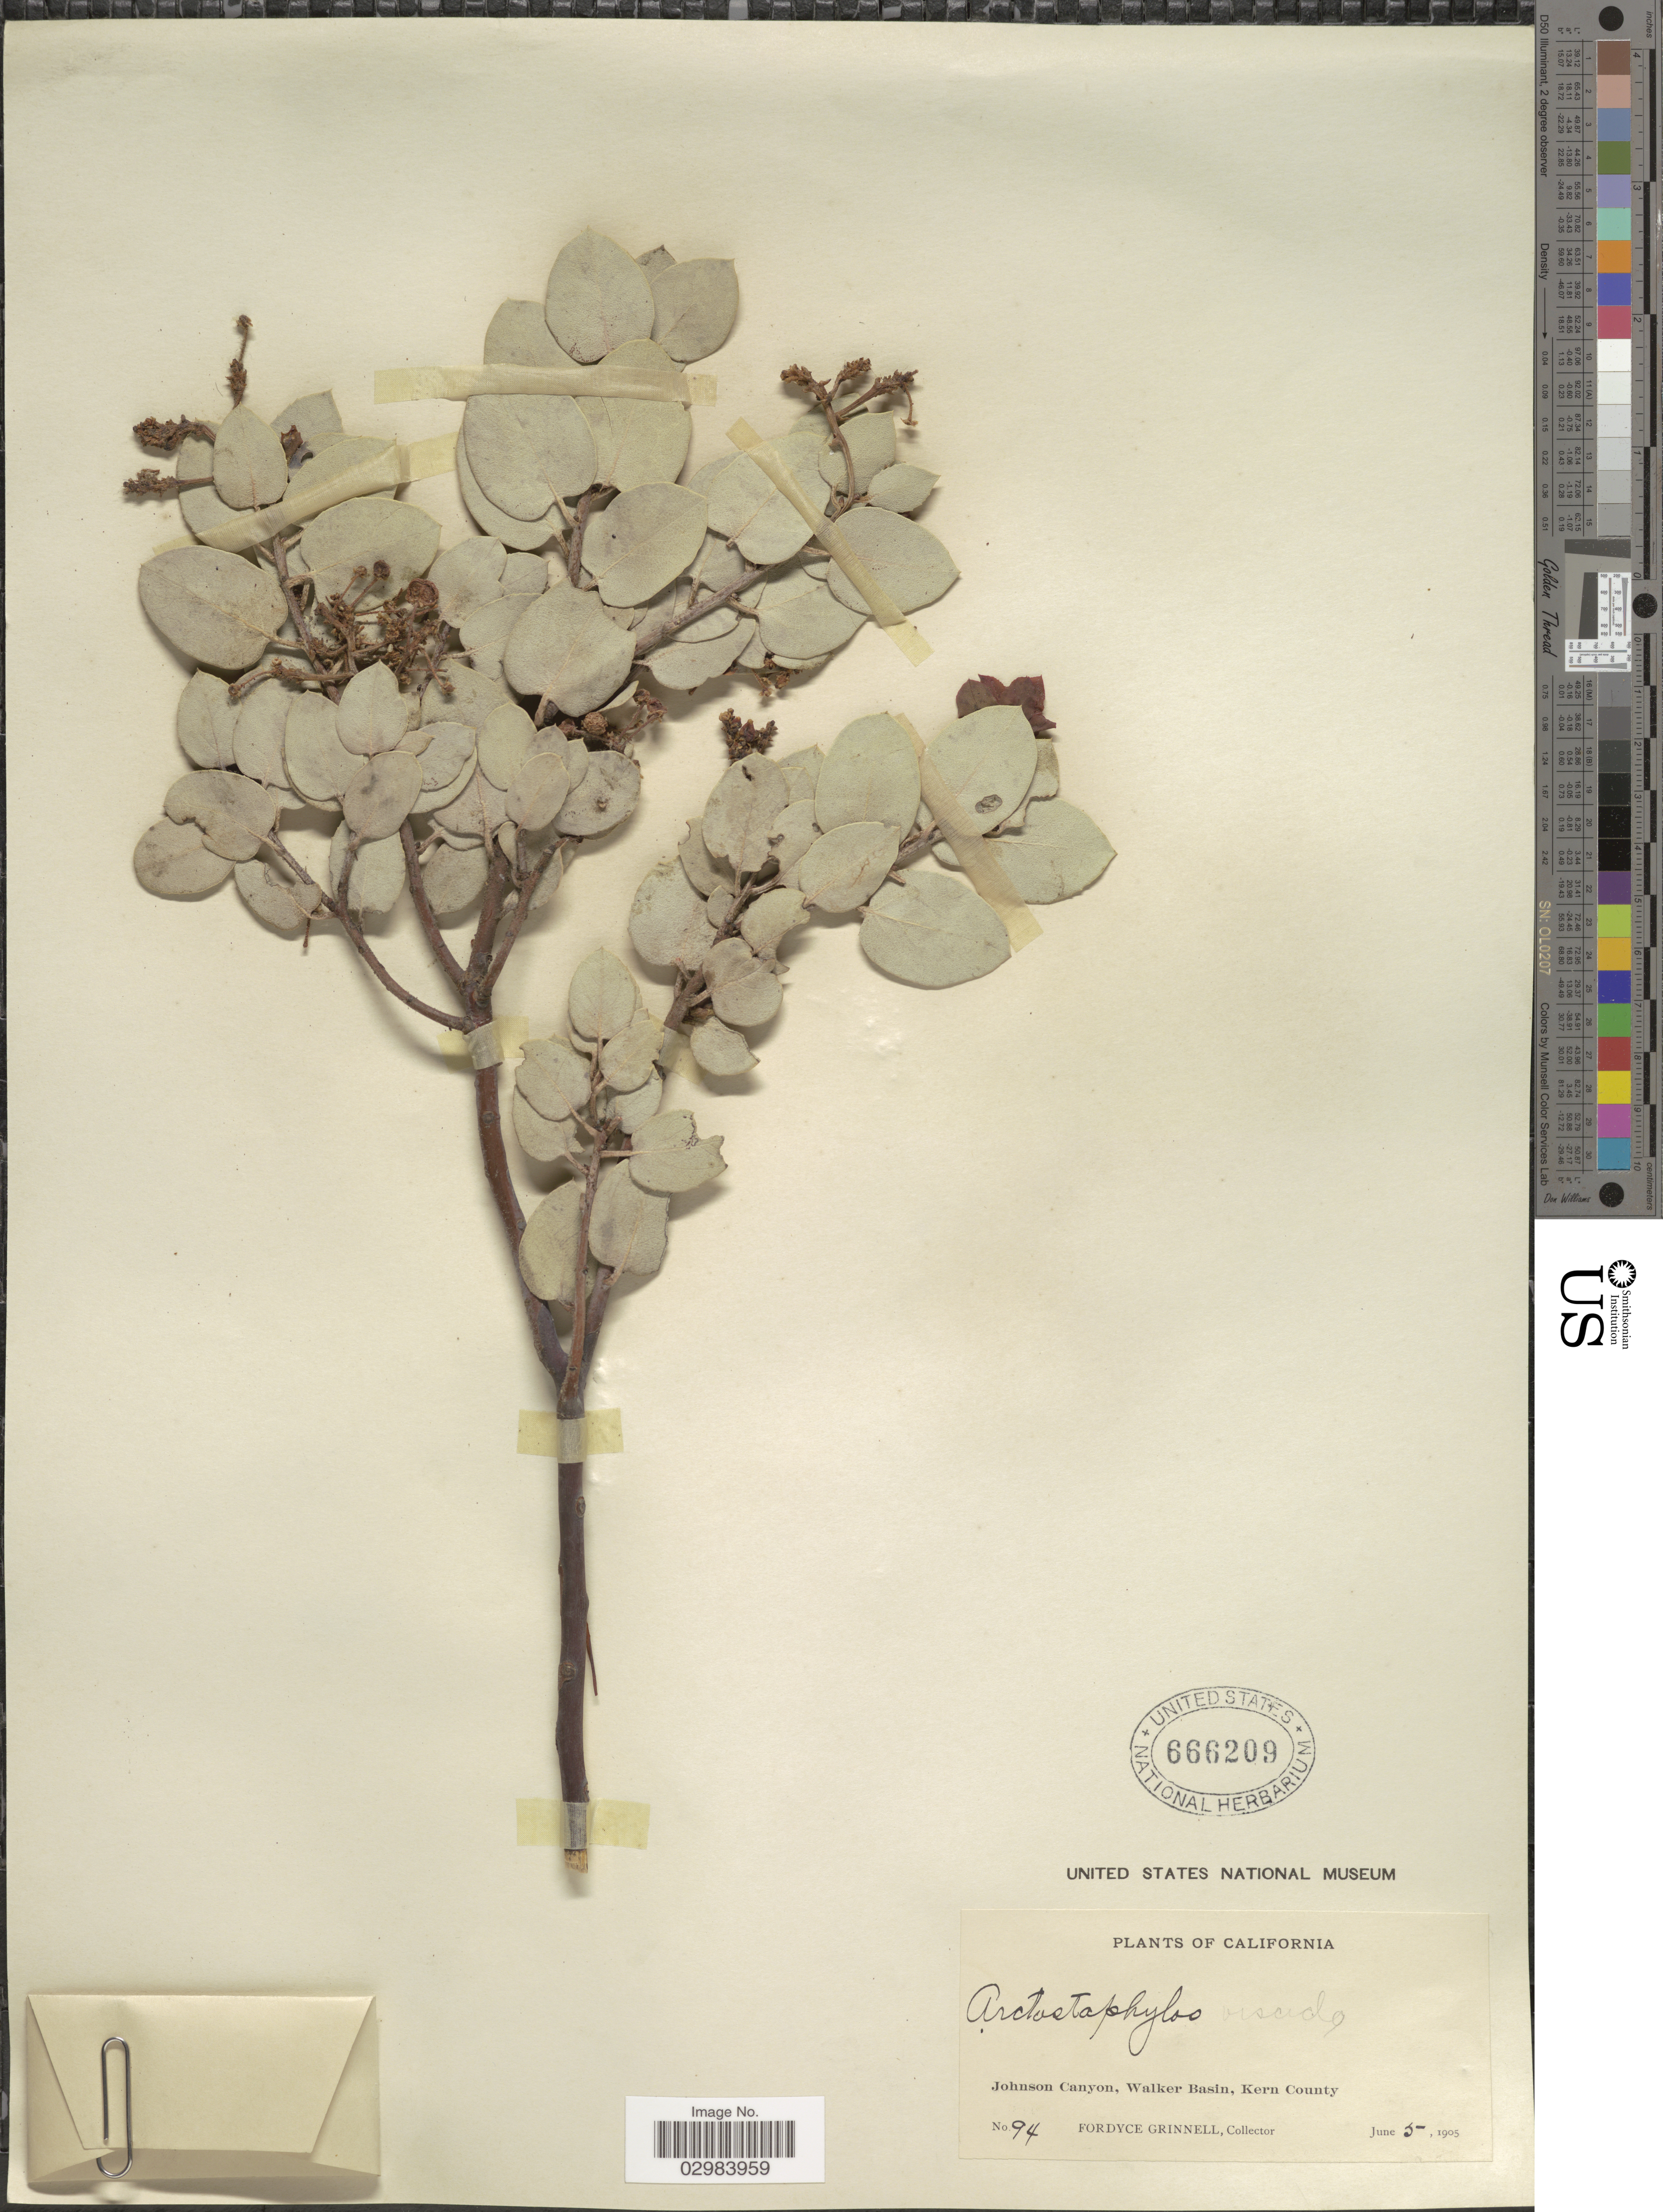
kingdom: Plantae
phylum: Tracheophyta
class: Magnoliopsida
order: Ericales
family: Ericaceae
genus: Arctostaphylos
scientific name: Arctostaphylos glauca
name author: Lindl.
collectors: F. Grinnell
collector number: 94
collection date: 1905-06-05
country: United States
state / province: California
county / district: Kern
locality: Johnson Canyon, Walker Basin, Kern County.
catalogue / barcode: US 666209